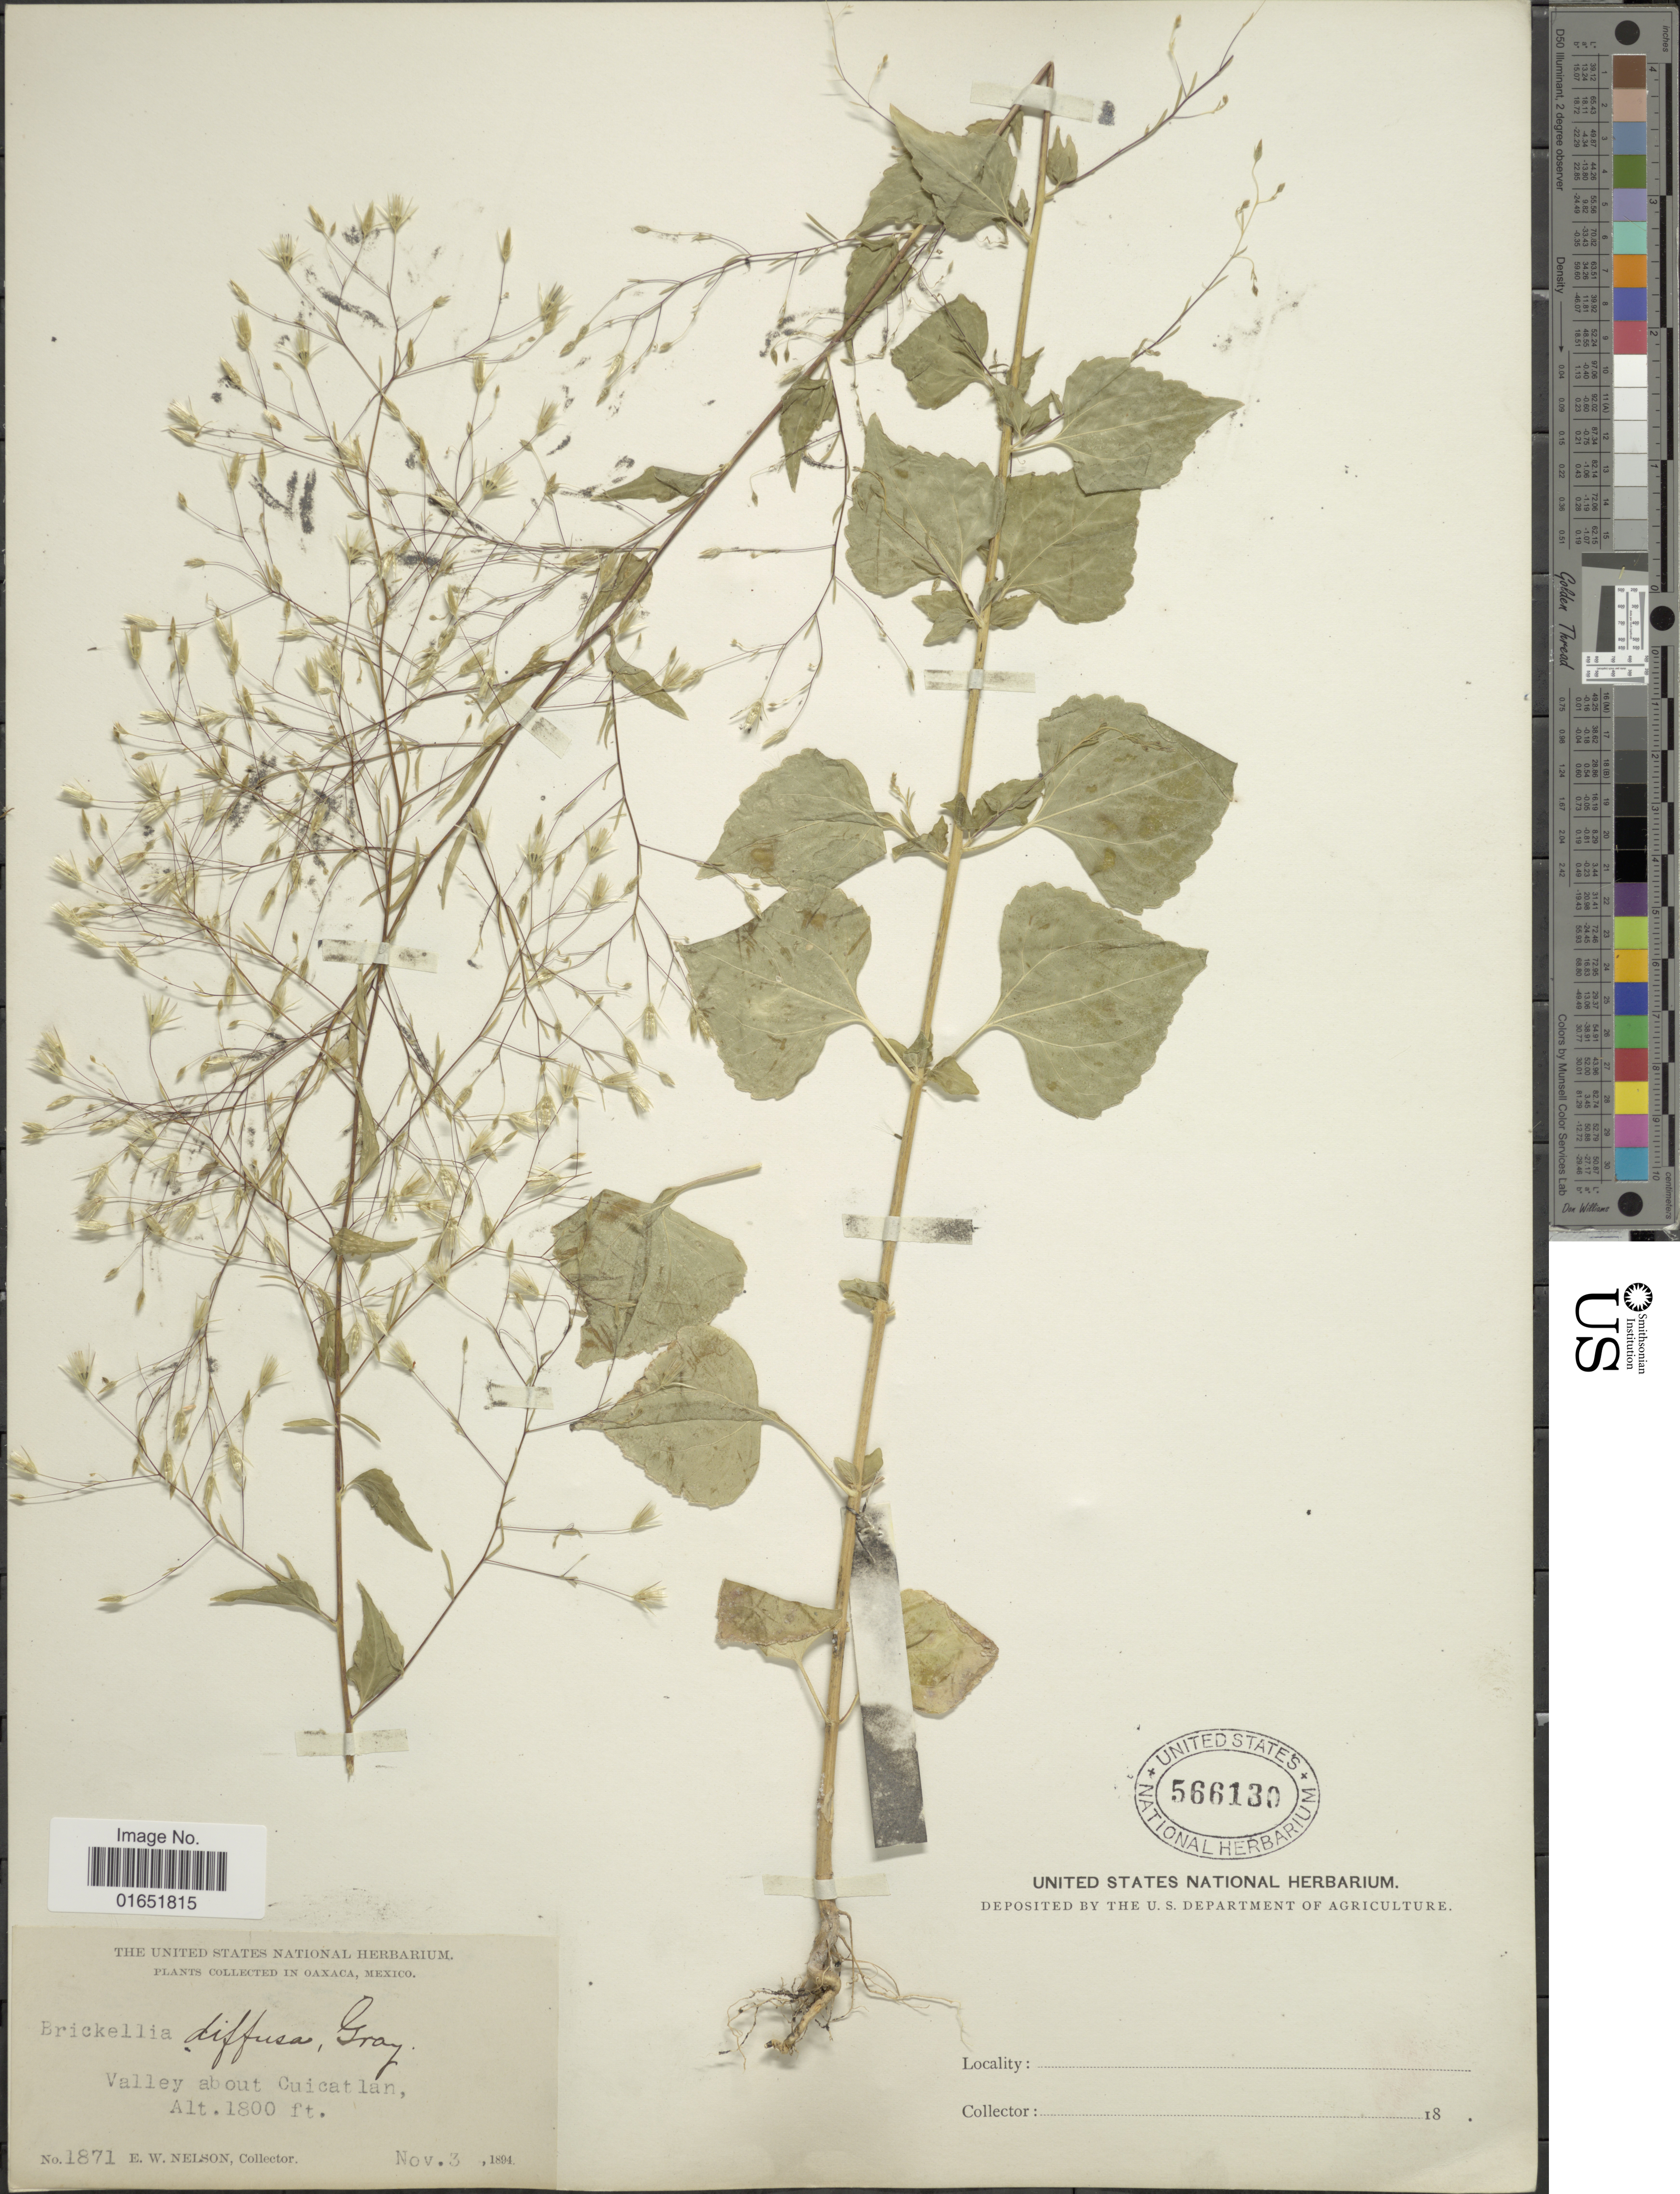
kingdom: Plantae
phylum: Tracheophyta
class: Magnoliopsida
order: Asterales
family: Asteraceae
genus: Brickellia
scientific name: Brickellia diffusa M.E. Jones, nom illeg.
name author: M.E. Jones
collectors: E. W. Nelson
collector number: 1871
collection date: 1894-11-03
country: Mexico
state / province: Oaxaca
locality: Valley about Cuicatlan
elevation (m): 549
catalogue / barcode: US 566130